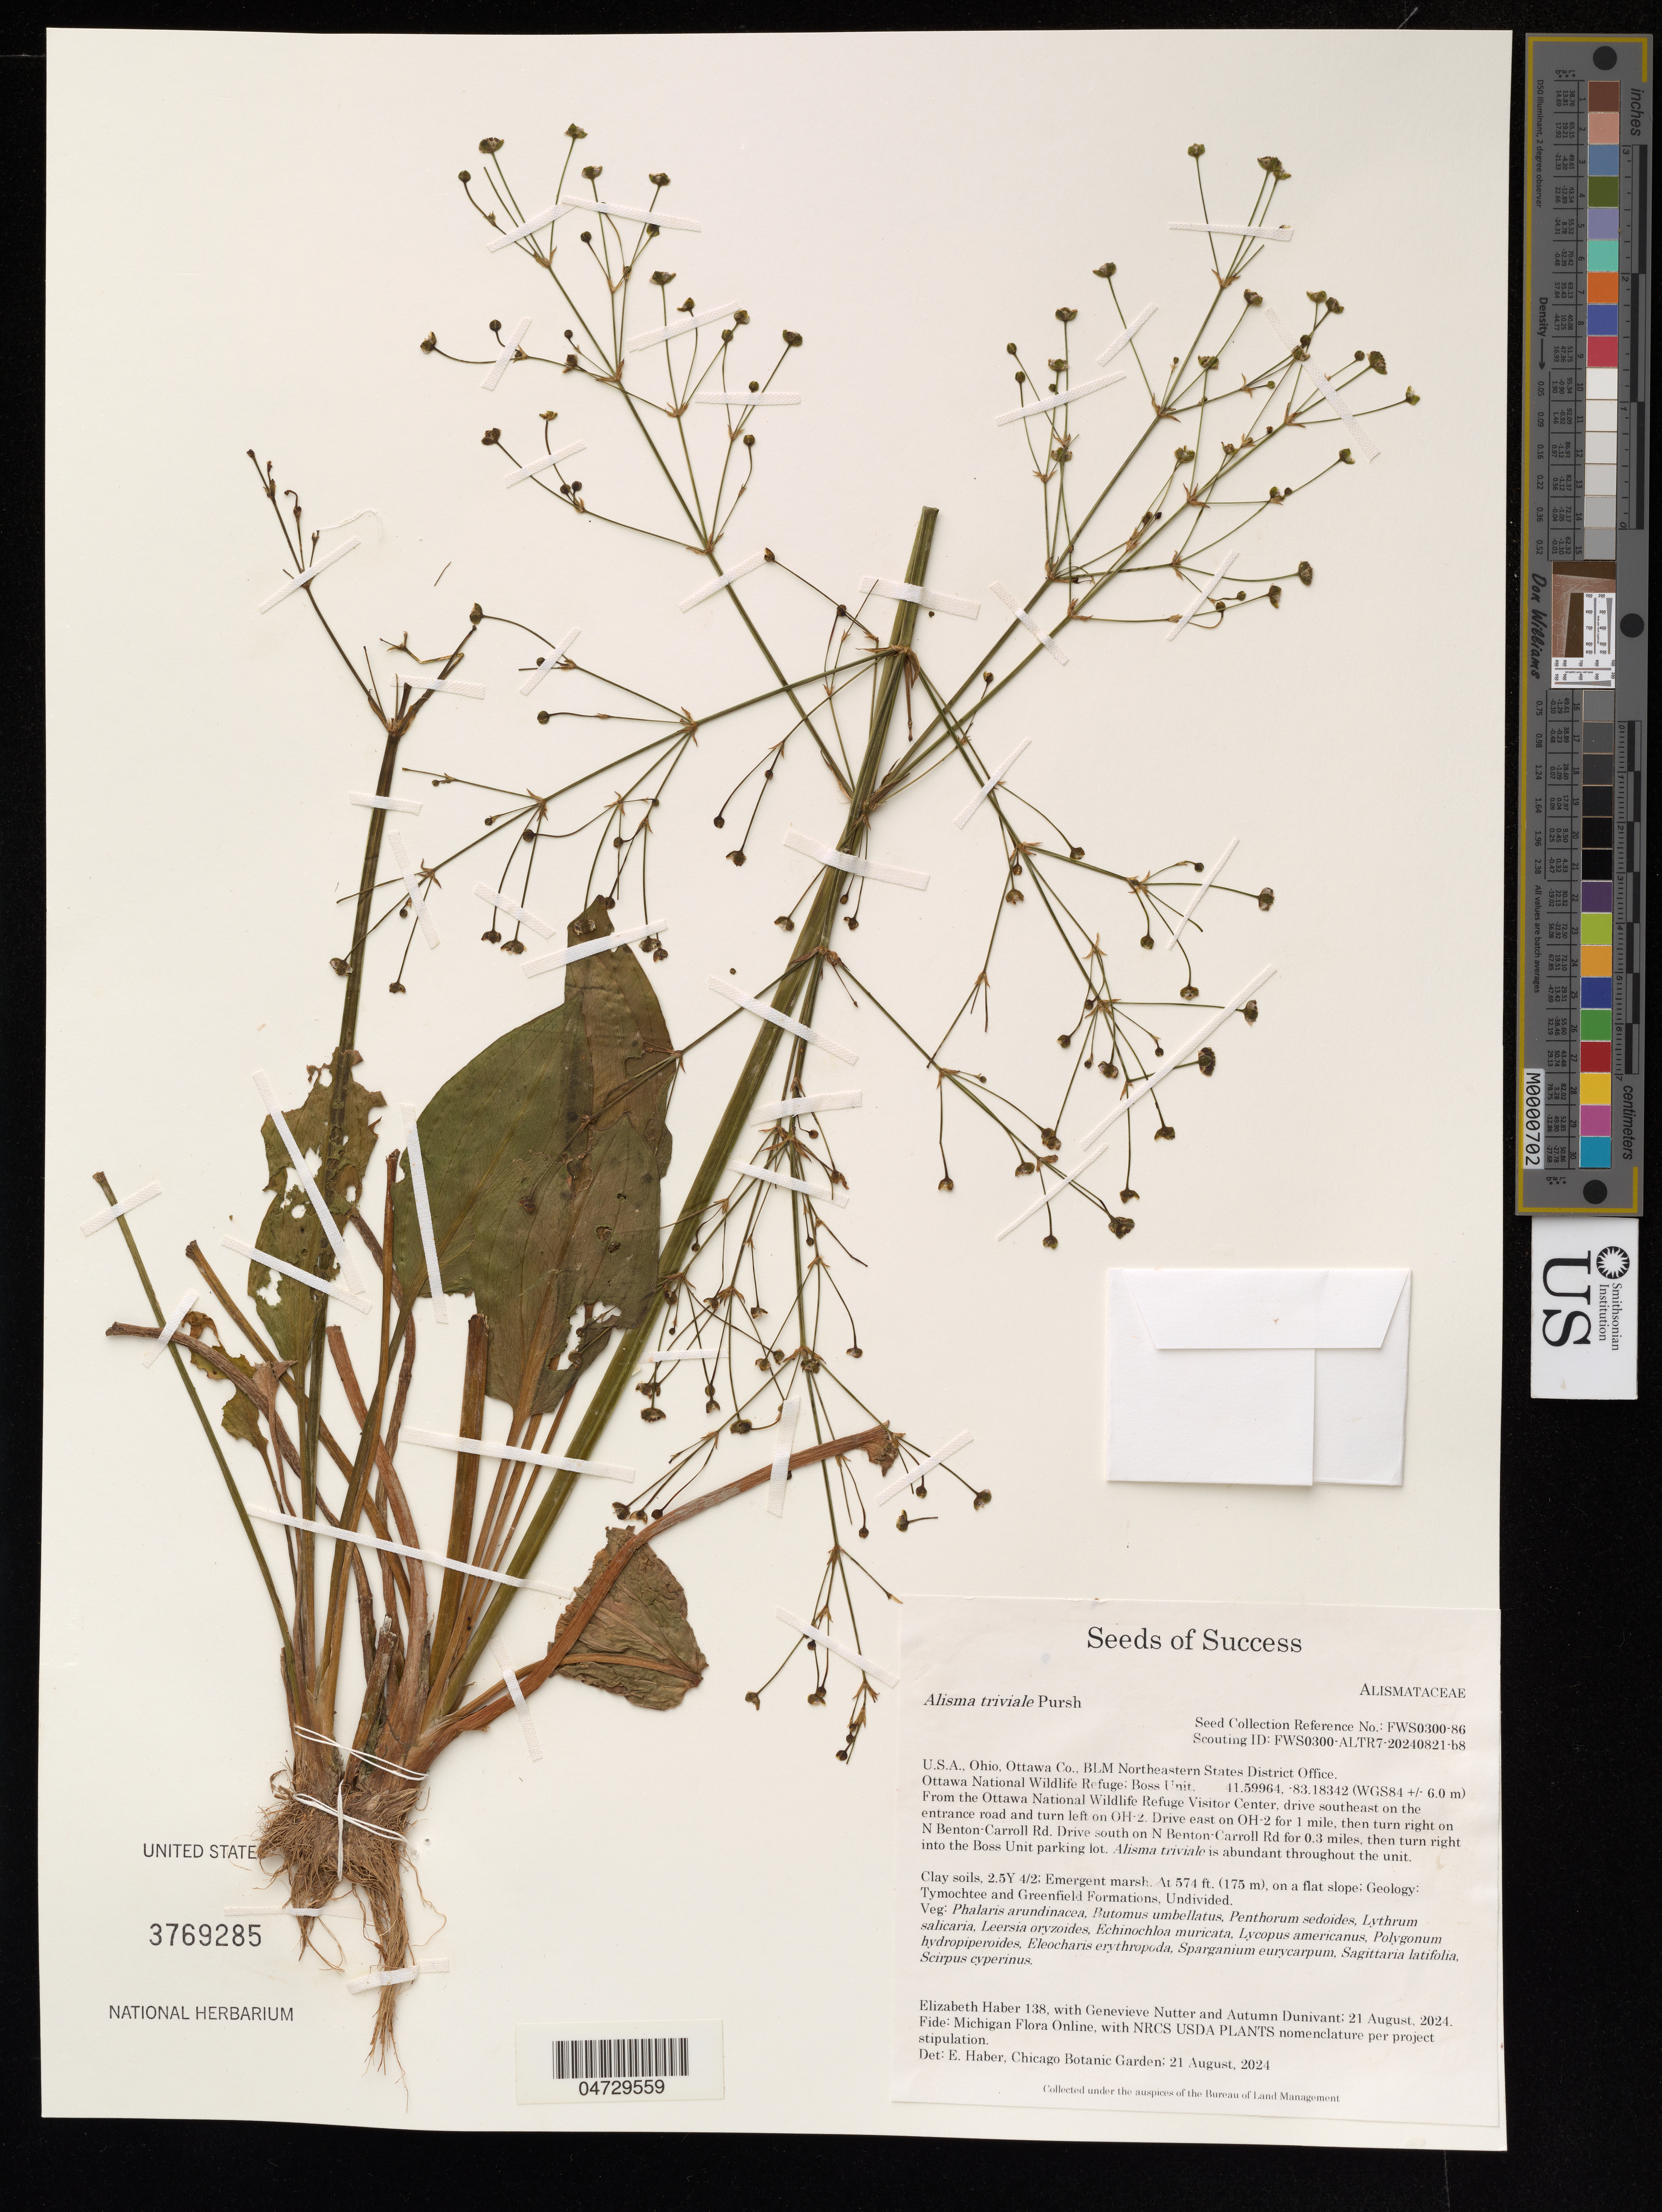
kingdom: Plantae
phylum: Tracheophyta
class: Liliopsida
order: Alismatales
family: Alismataceae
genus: Alisma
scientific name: Alisma triviale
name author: Pursh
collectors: E. Haber, G. Nutter & A. Dunivant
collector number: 138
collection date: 2024-08-21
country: United States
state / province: Ohio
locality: U. S. A., Ohio, Ottawa Co., BLM Northeastern States District Office.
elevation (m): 175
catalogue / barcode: US 3769285